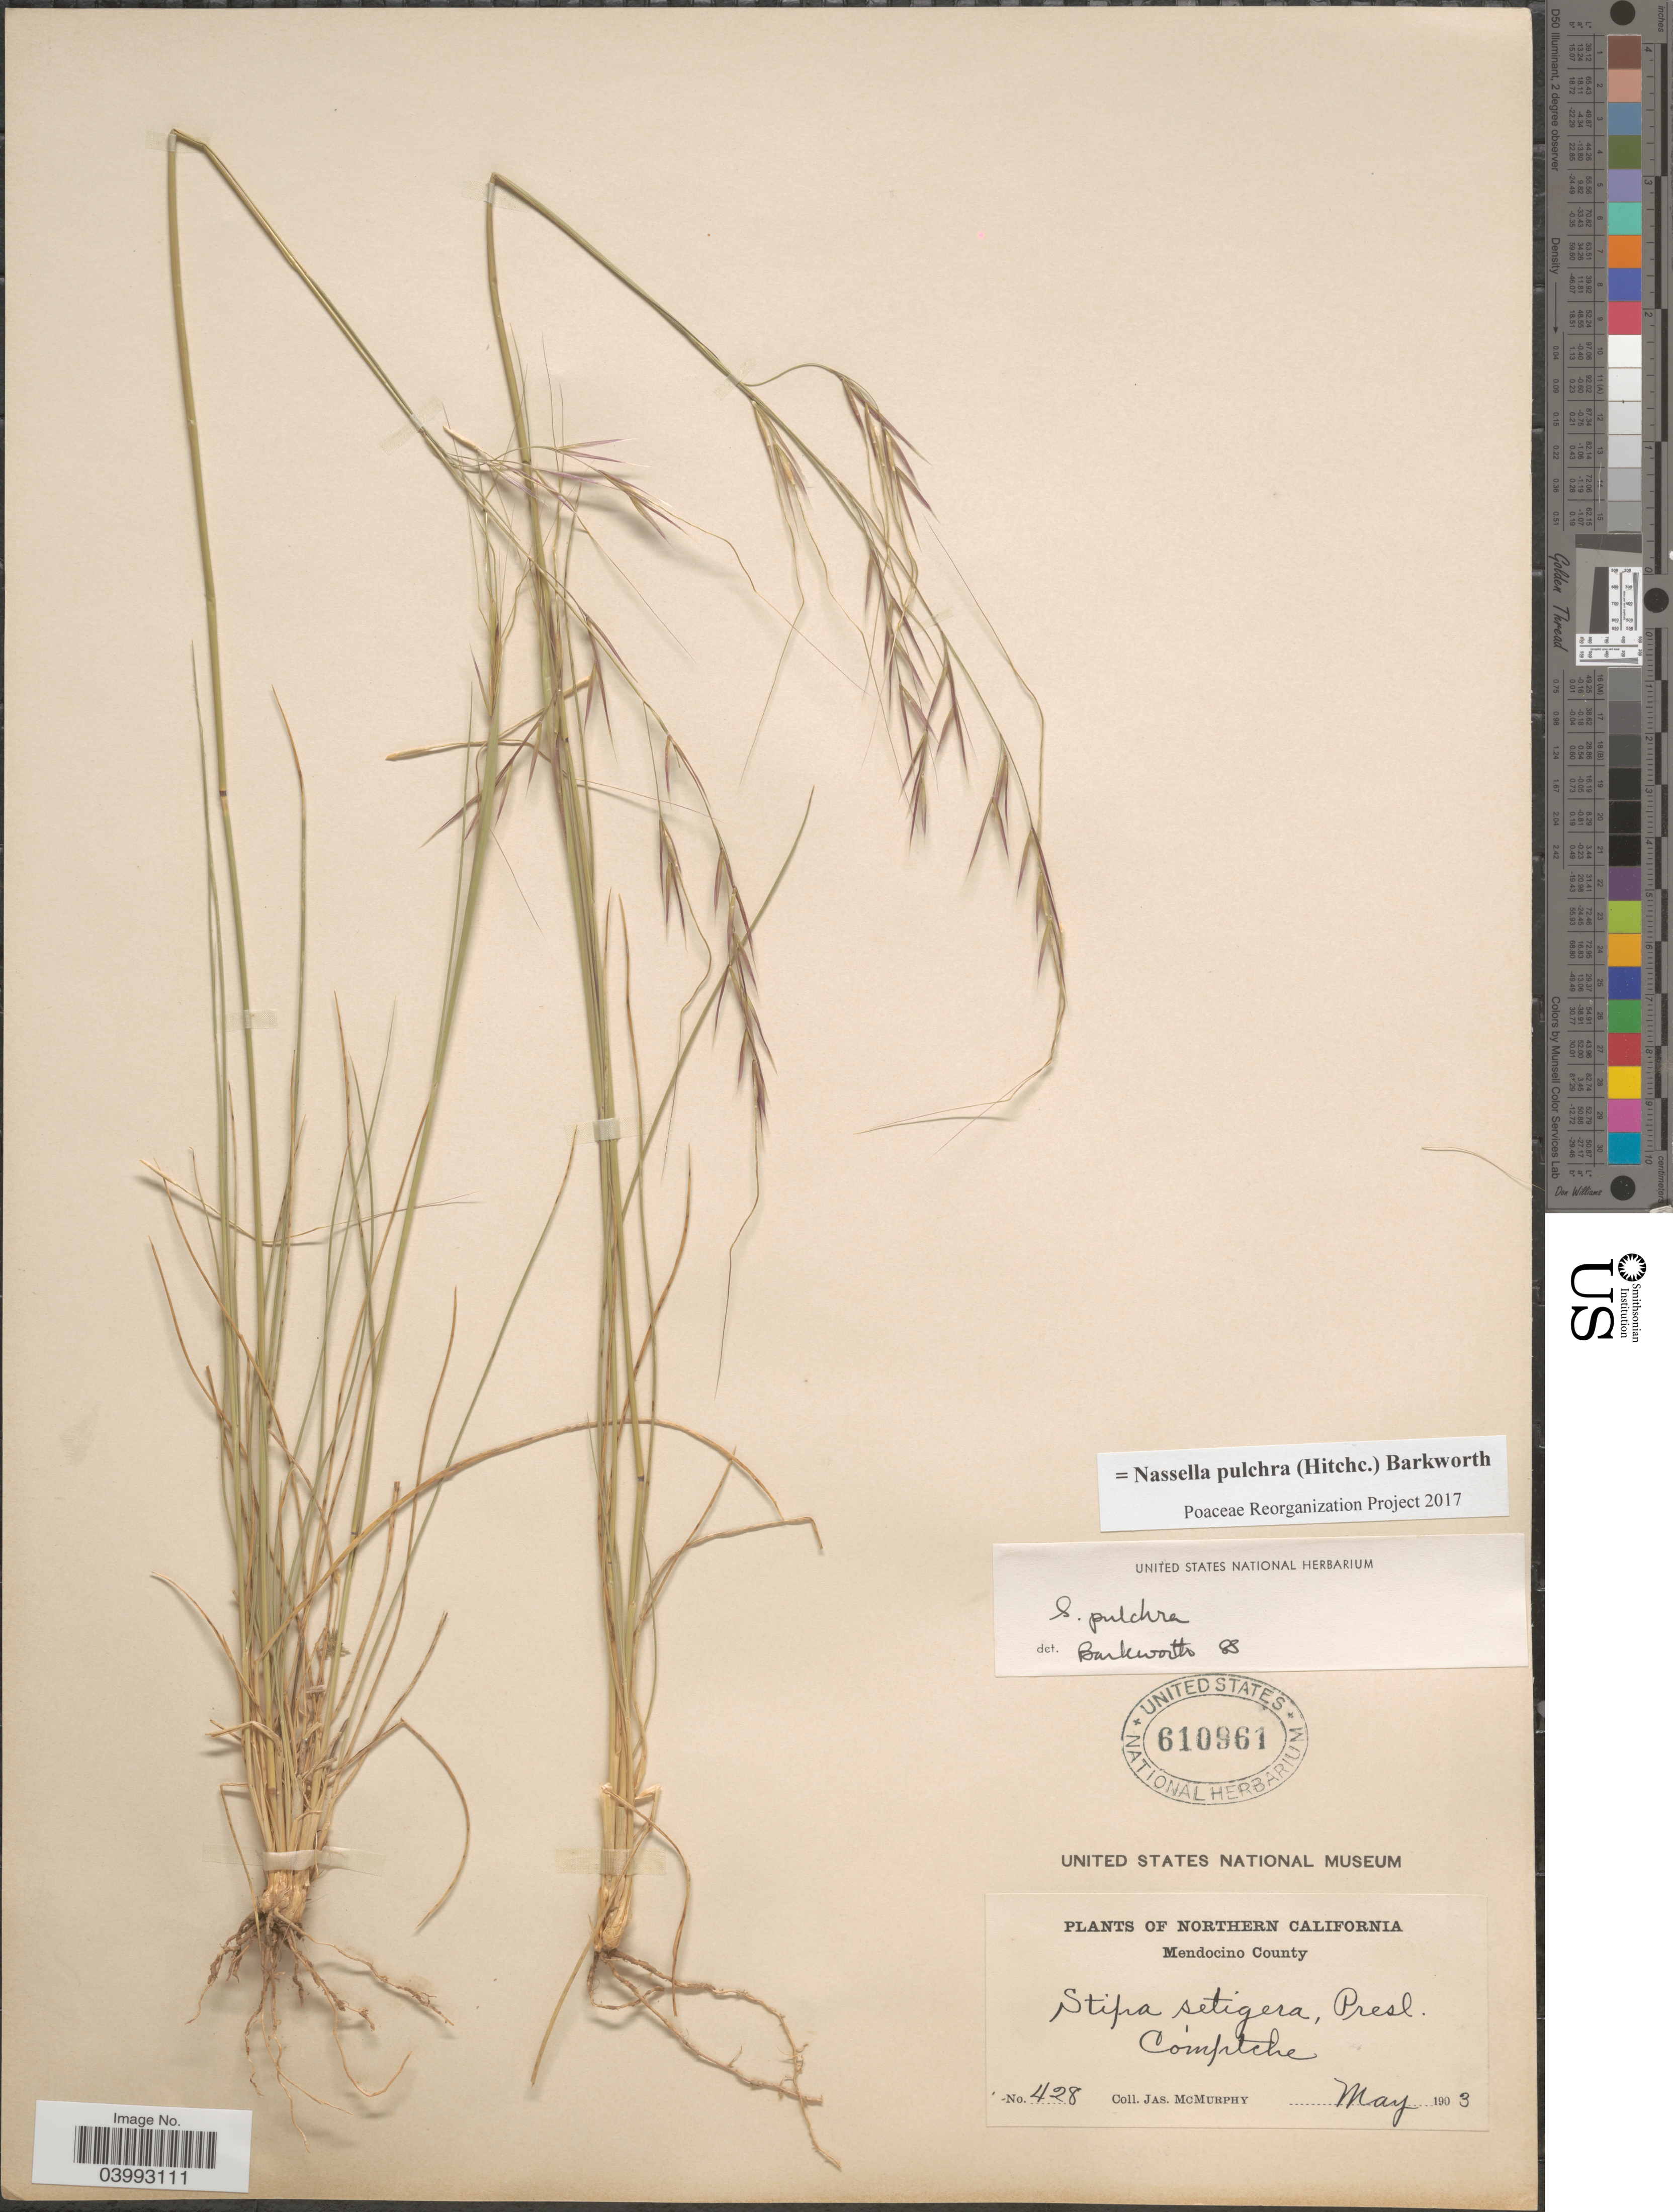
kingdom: Plantae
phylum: Tracheophyta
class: Liliopsida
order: Poales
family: Poaceae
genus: Nassella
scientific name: Nassella pulchra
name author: (Hitchc.) Barkworth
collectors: J. McMurphy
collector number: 428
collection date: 1903-05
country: United States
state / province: California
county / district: Mendocino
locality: Northern California. Mendocino County. Comptche.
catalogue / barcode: US 610961